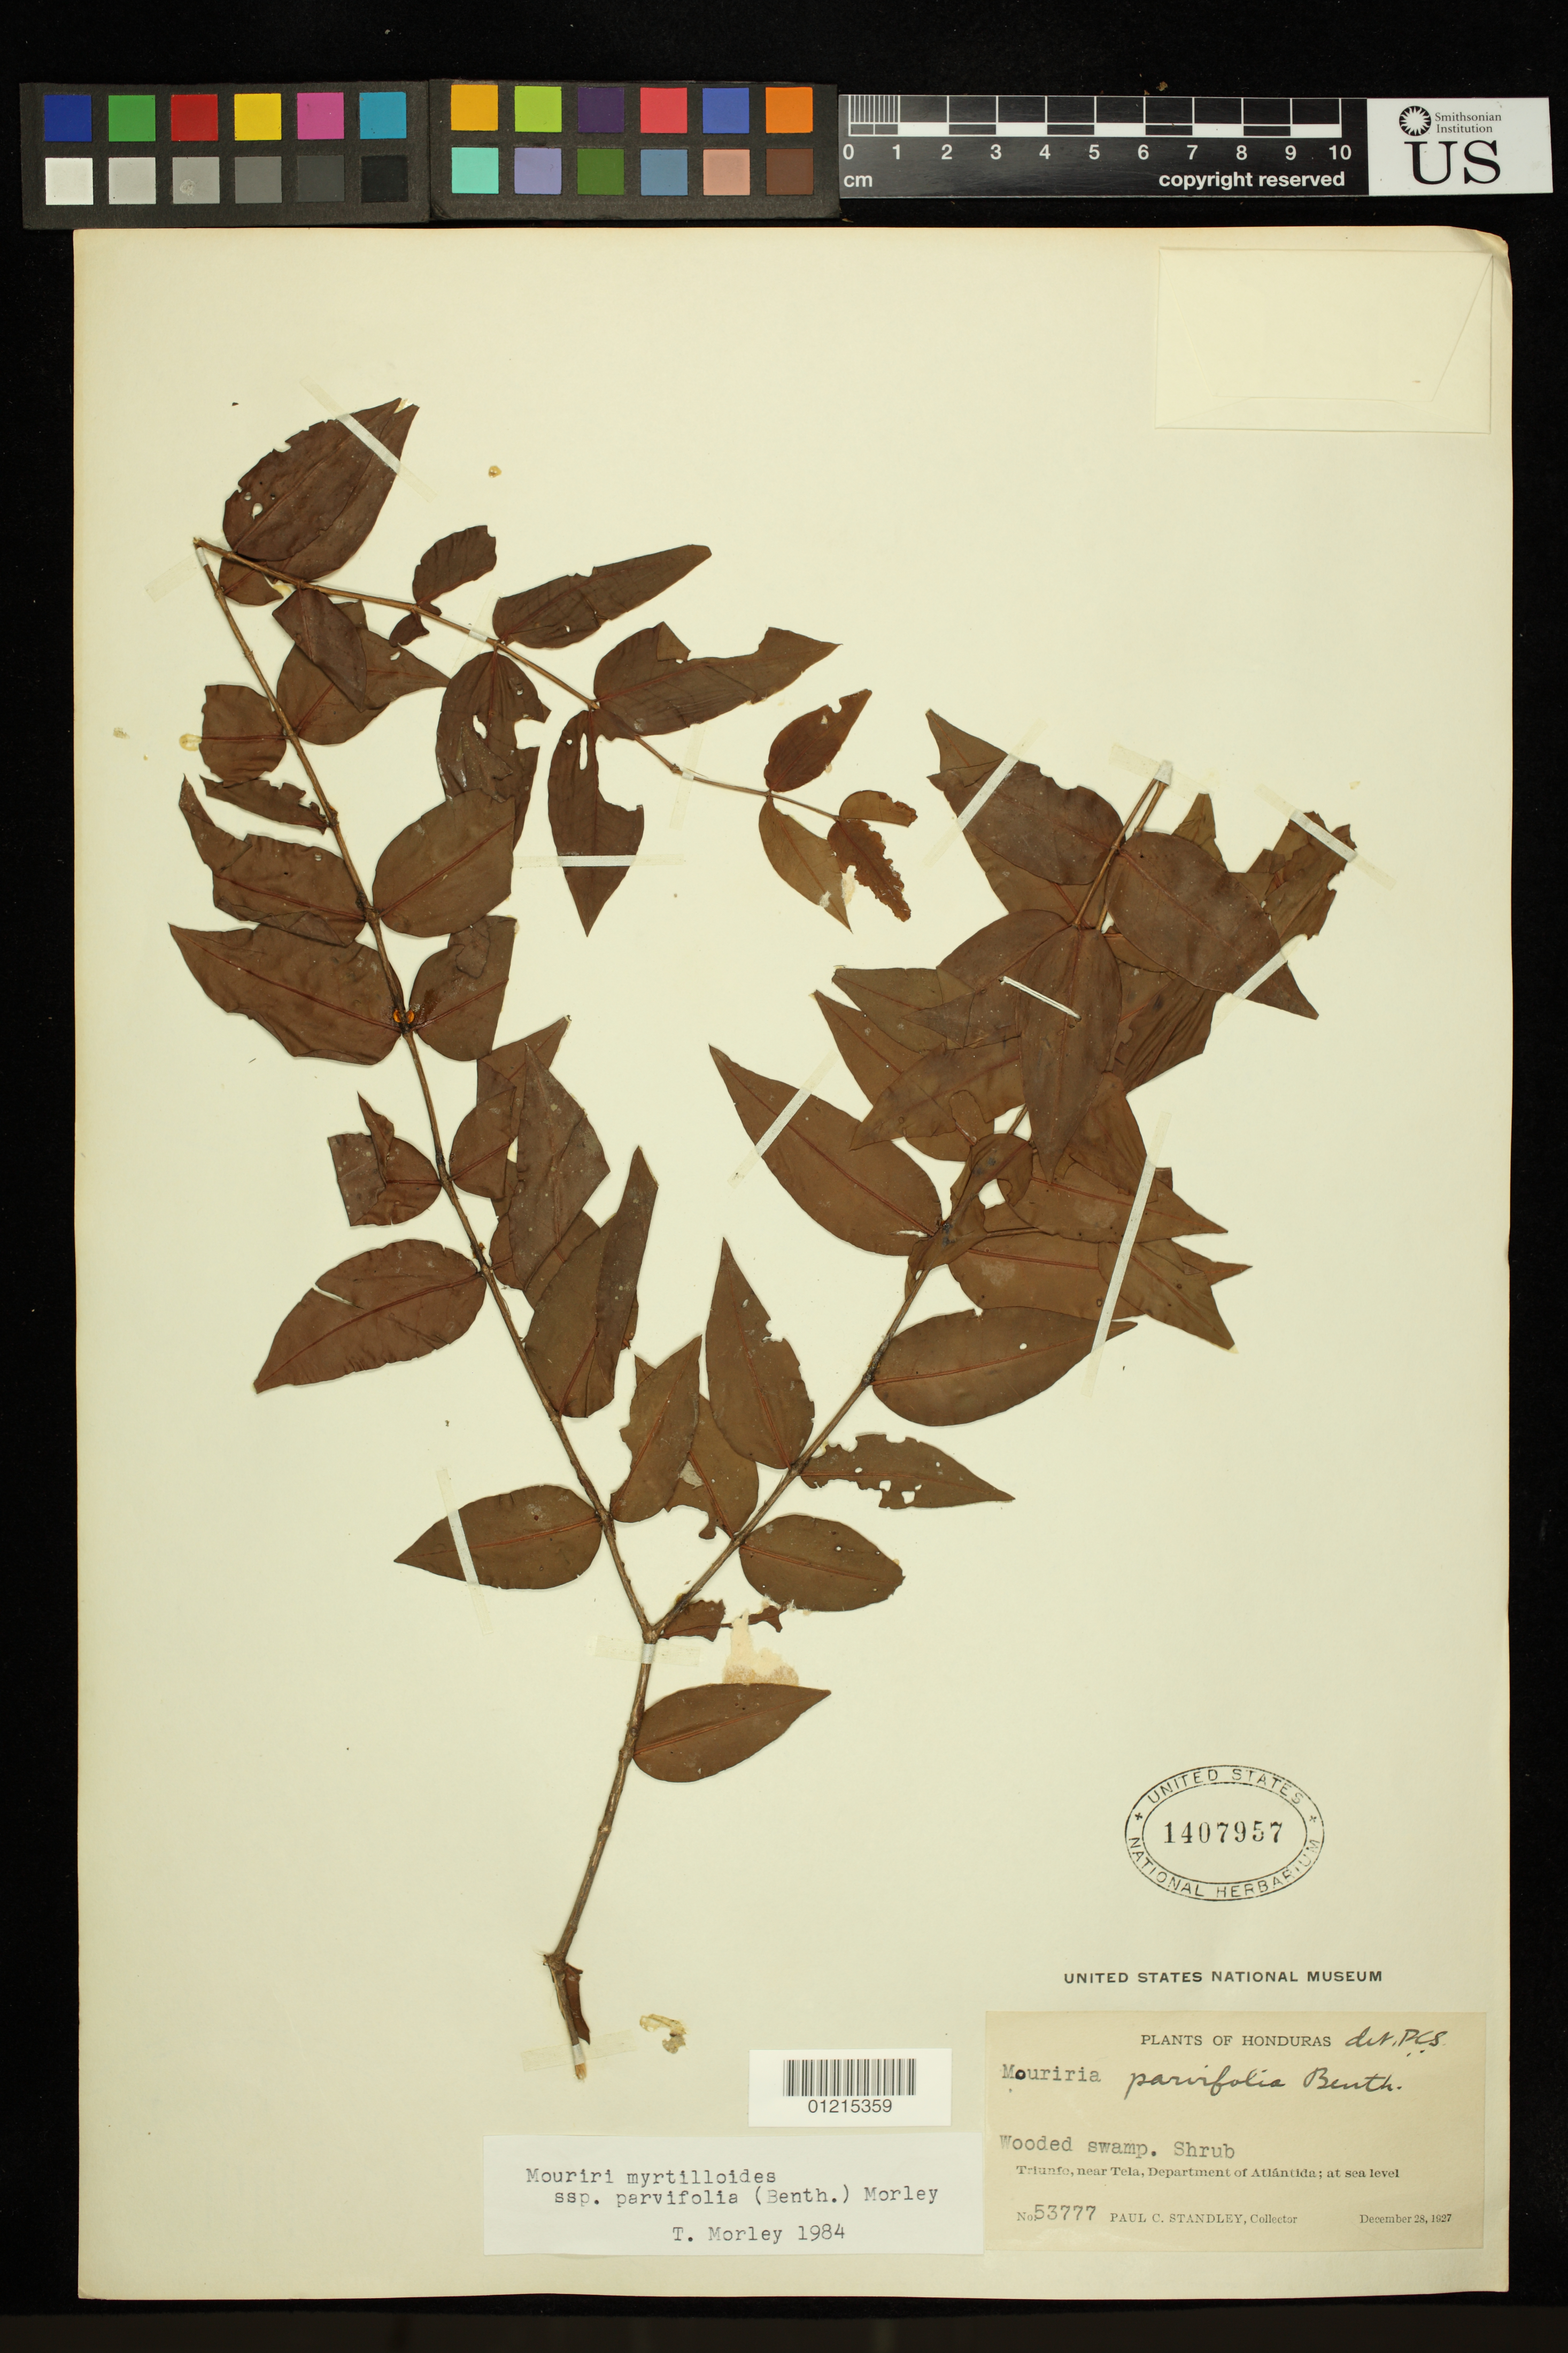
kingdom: Plantae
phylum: Tracheophyta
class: Magnoliopsida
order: Myrtales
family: Melastomataceae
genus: Mouriri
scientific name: Mouriri parvifolia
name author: Benth.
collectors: P. C. Standley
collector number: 53777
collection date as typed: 28 Dec 1927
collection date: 1927-12-28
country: Honduras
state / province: Atlántida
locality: Triunfo, near Tela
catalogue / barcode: US 1407957